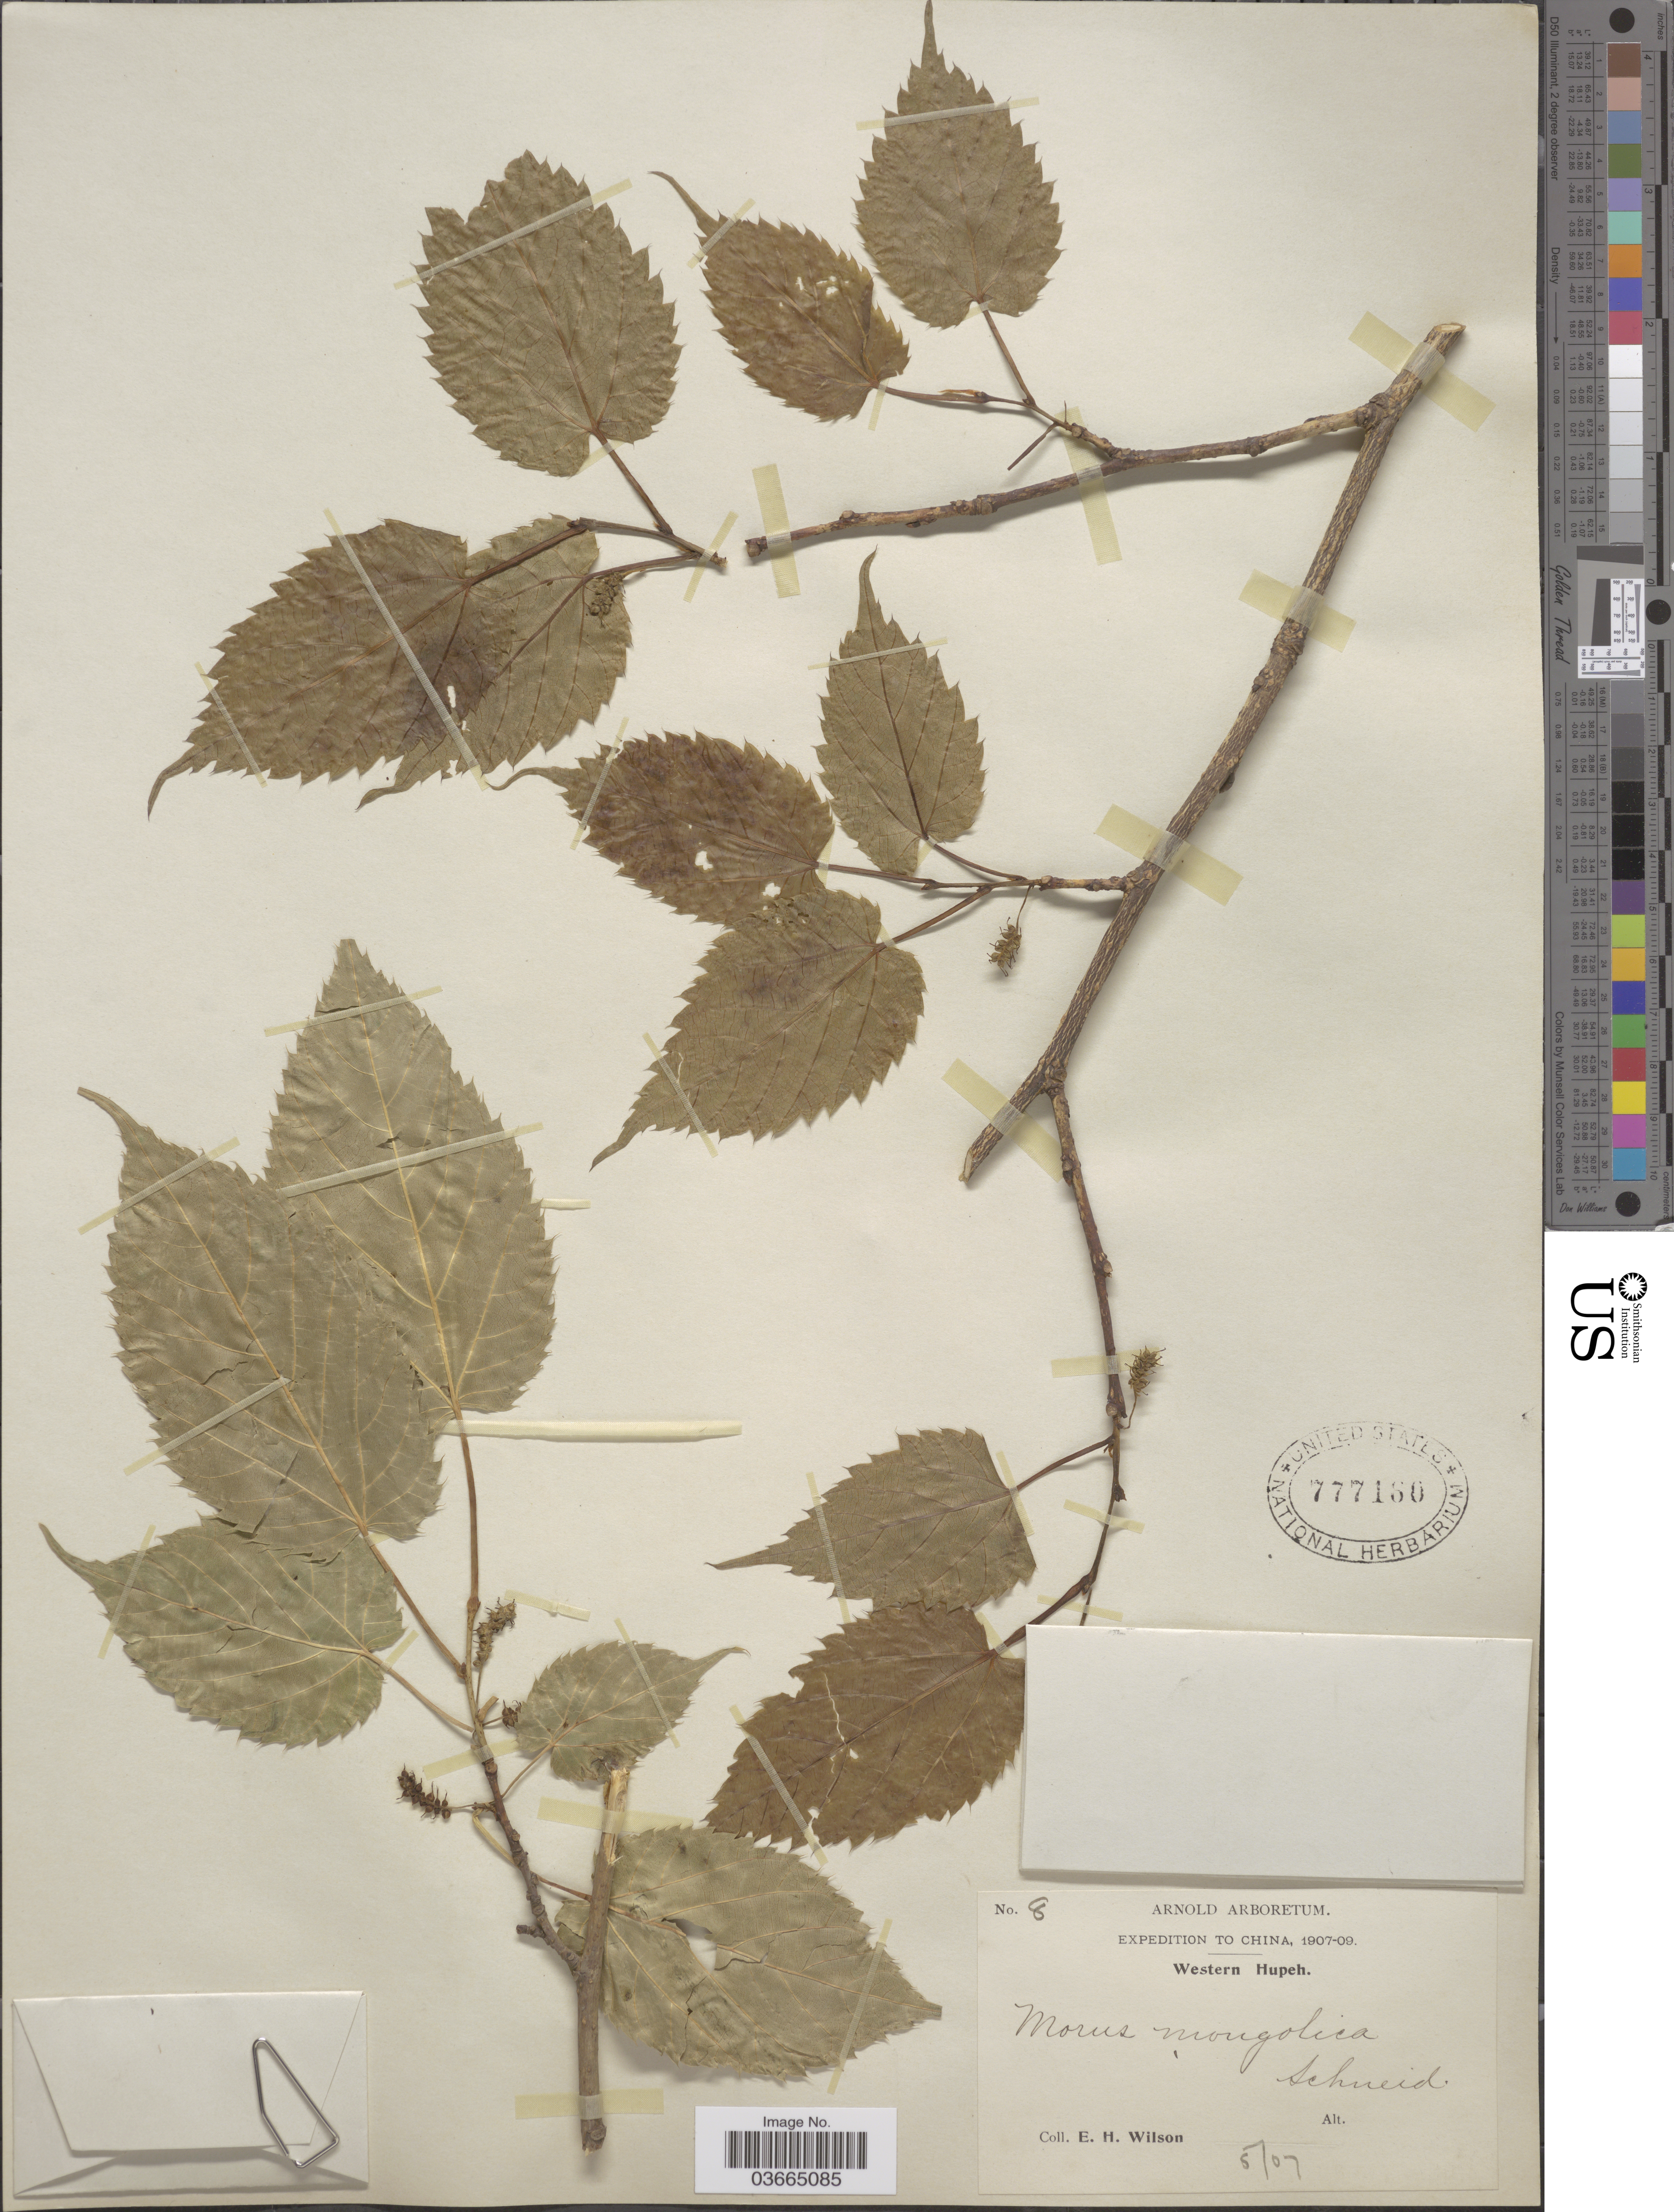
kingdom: Plantae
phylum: Tracheophyta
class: Magnoliopsida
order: Rosales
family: Moraceae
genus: Morus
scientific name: Morus mongolica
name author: (Bureau) C.K. Schneid.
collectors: E. Wilson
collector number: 8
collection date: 1907-05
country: China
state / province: Hubei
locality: China. Western Hupeh.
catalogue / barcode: US 777160